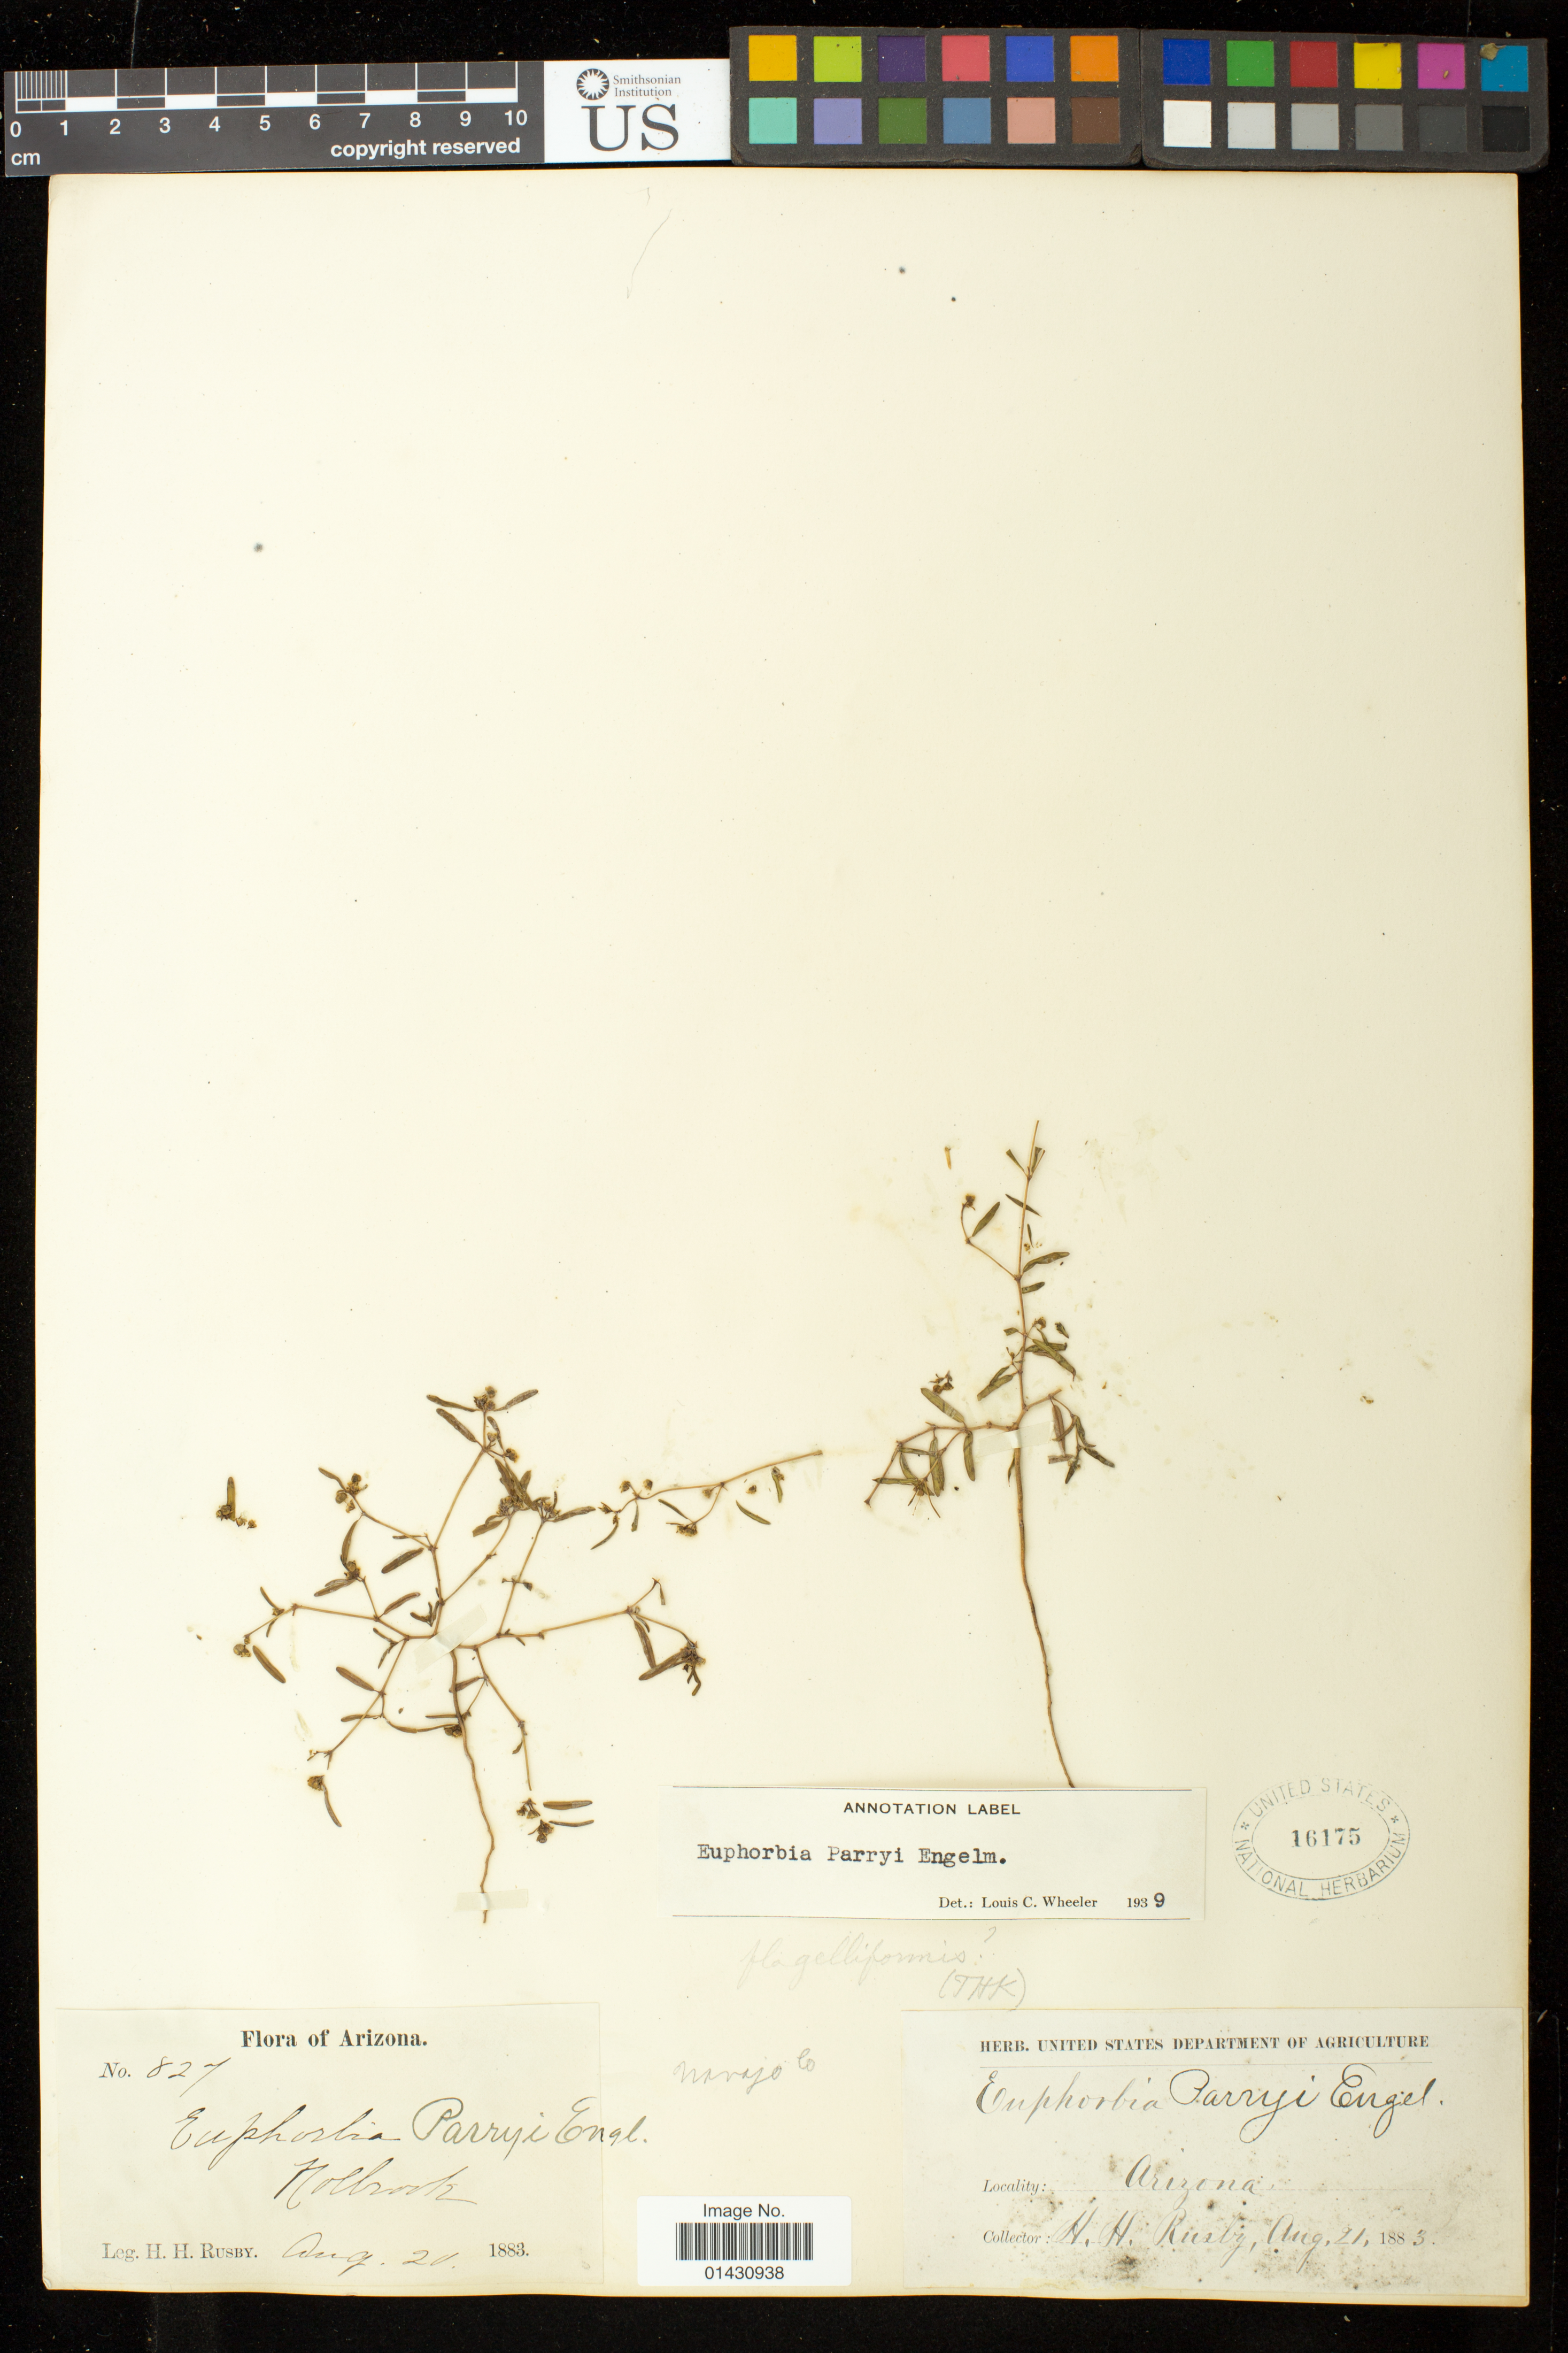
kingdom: Plantae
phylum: Tracheophyta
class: Magnoliopsida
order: Malpighiales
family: Euphorbiaceae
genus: Euphorbia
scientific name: Euphorbia parryi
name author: Engelm.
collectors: H. H. Rusby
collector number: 827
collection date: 1883-08-20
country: United States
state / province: Arizona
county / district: Navajo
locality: Holbrook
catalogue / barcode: US 16175